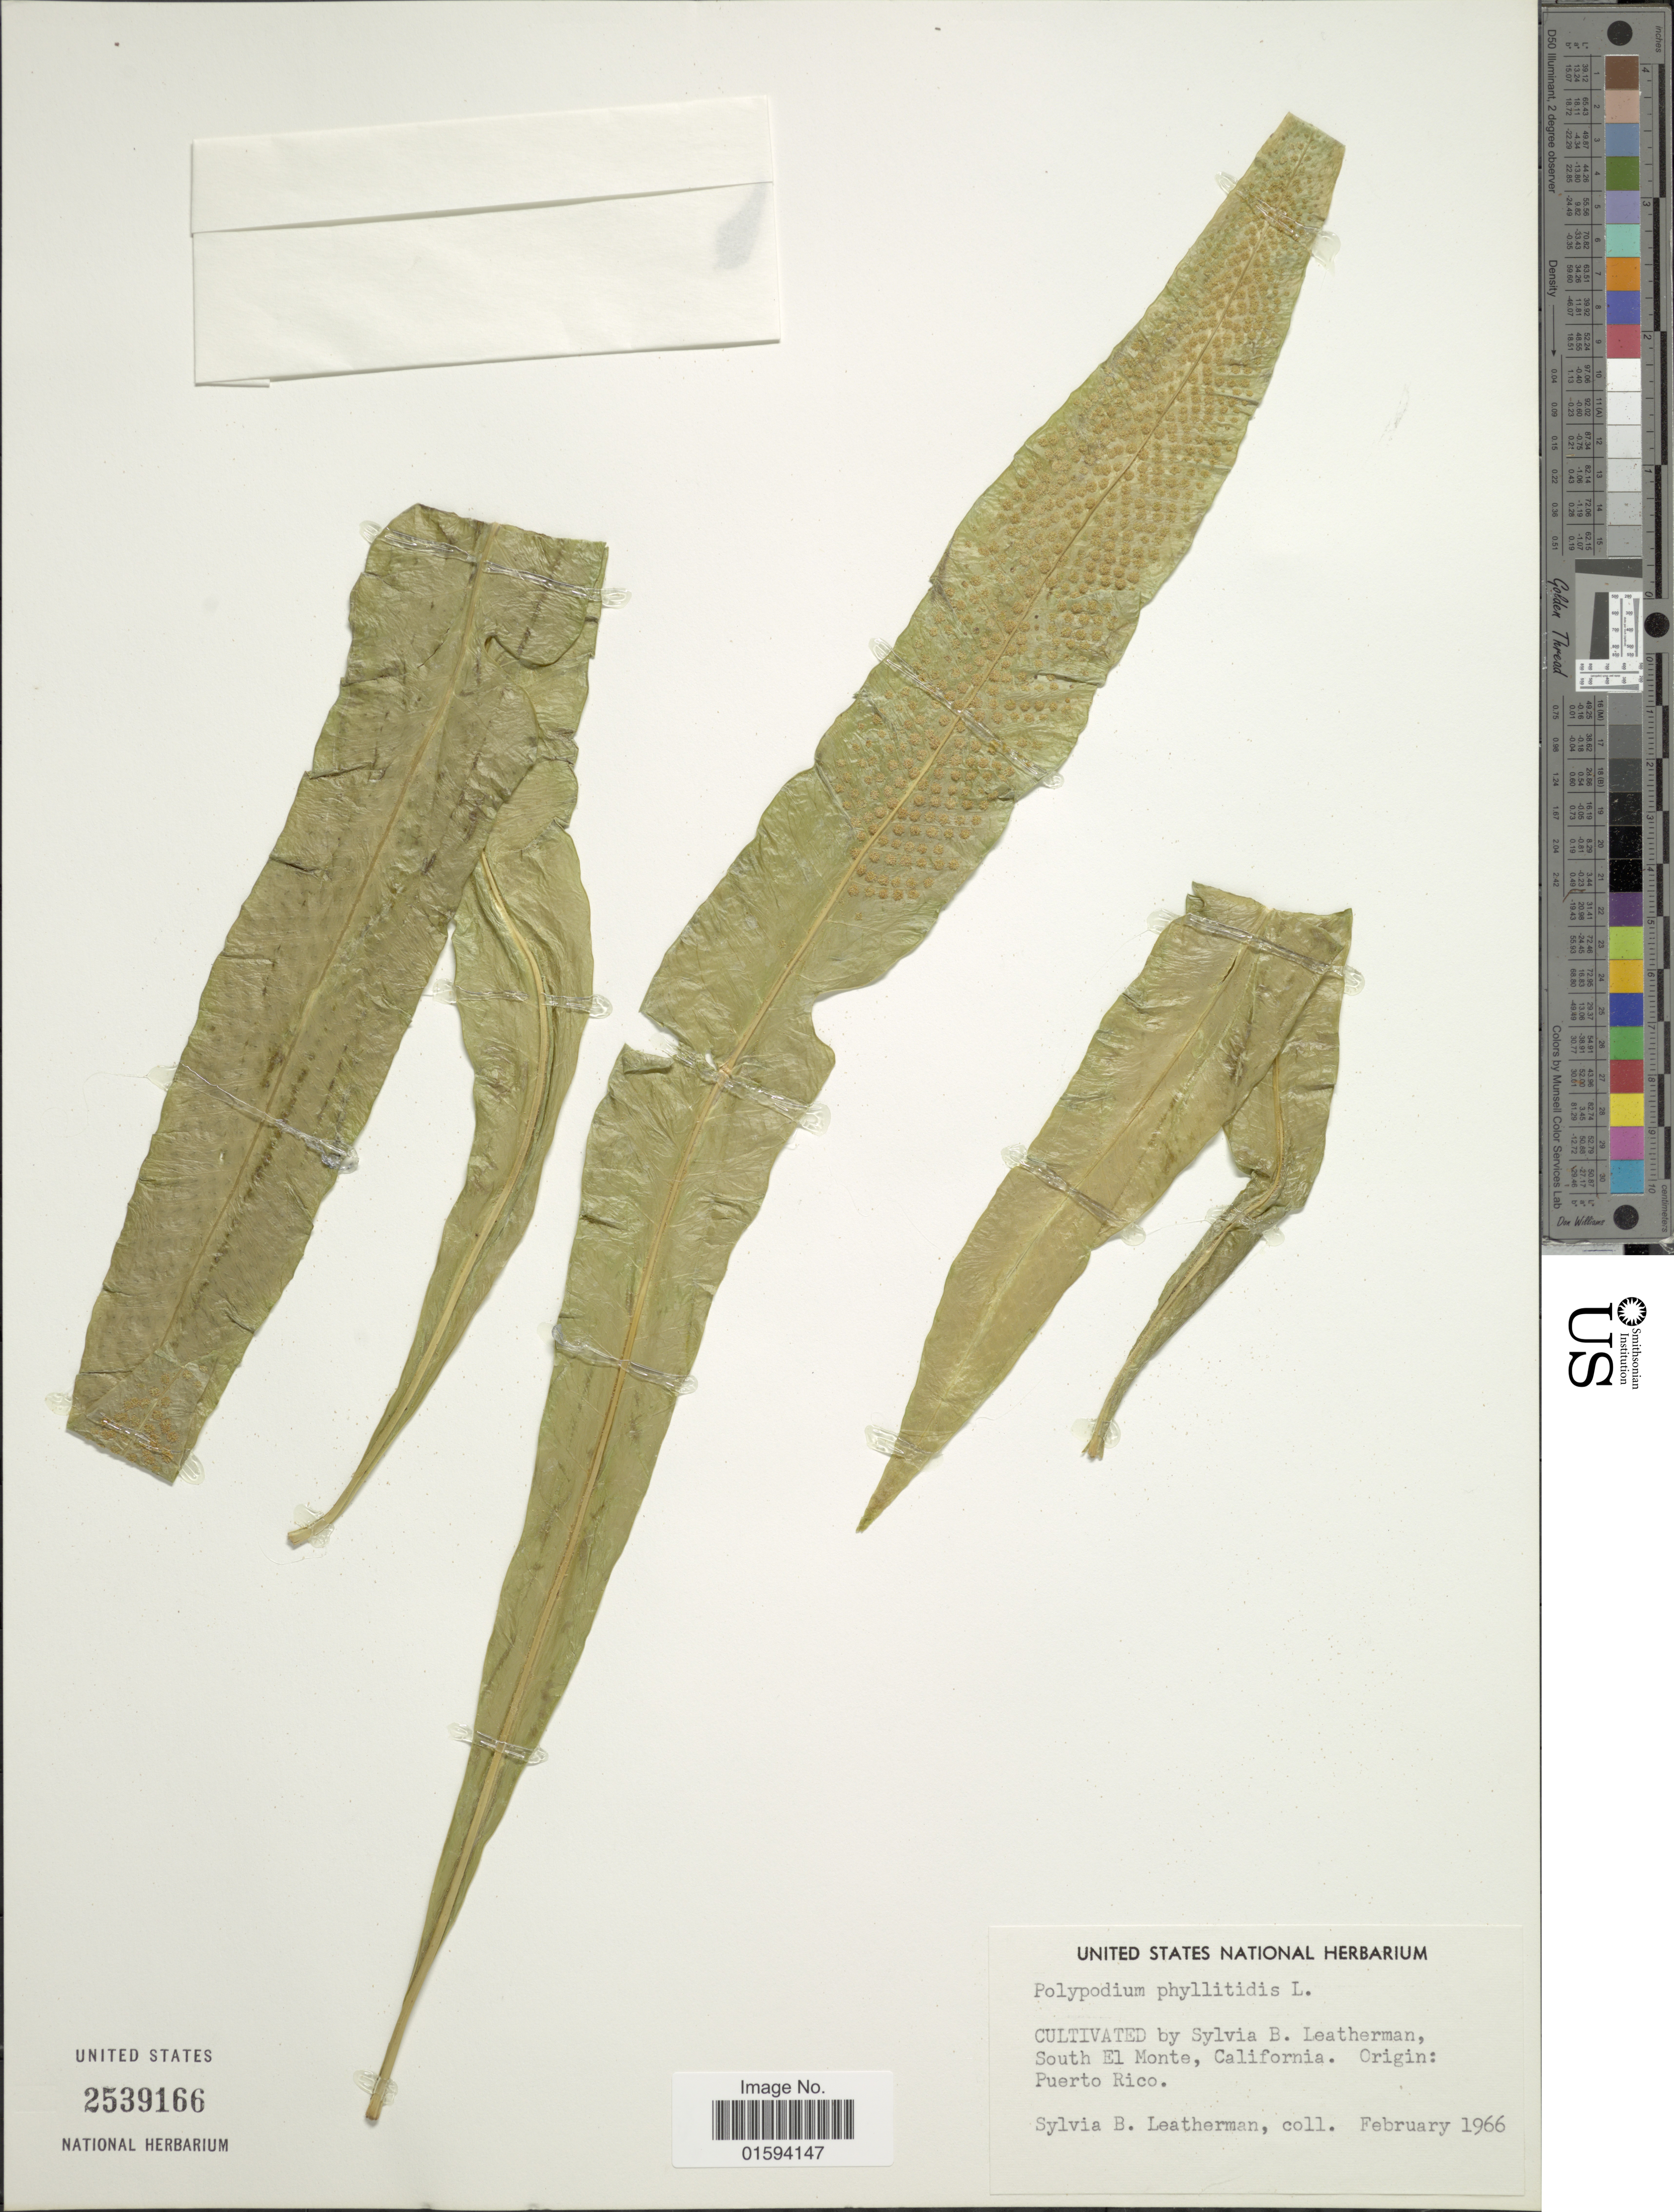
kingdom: Plantae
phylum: Tracheophyta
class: Polypodiopsida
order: Polypodiales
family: Polypodiaceae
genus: Polypodium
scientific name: Polypodium phyllitidis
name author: L.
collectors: S. Leatherman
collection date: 1966-02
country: United States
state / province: California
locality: South El Monte, California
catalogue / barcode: US 2539166